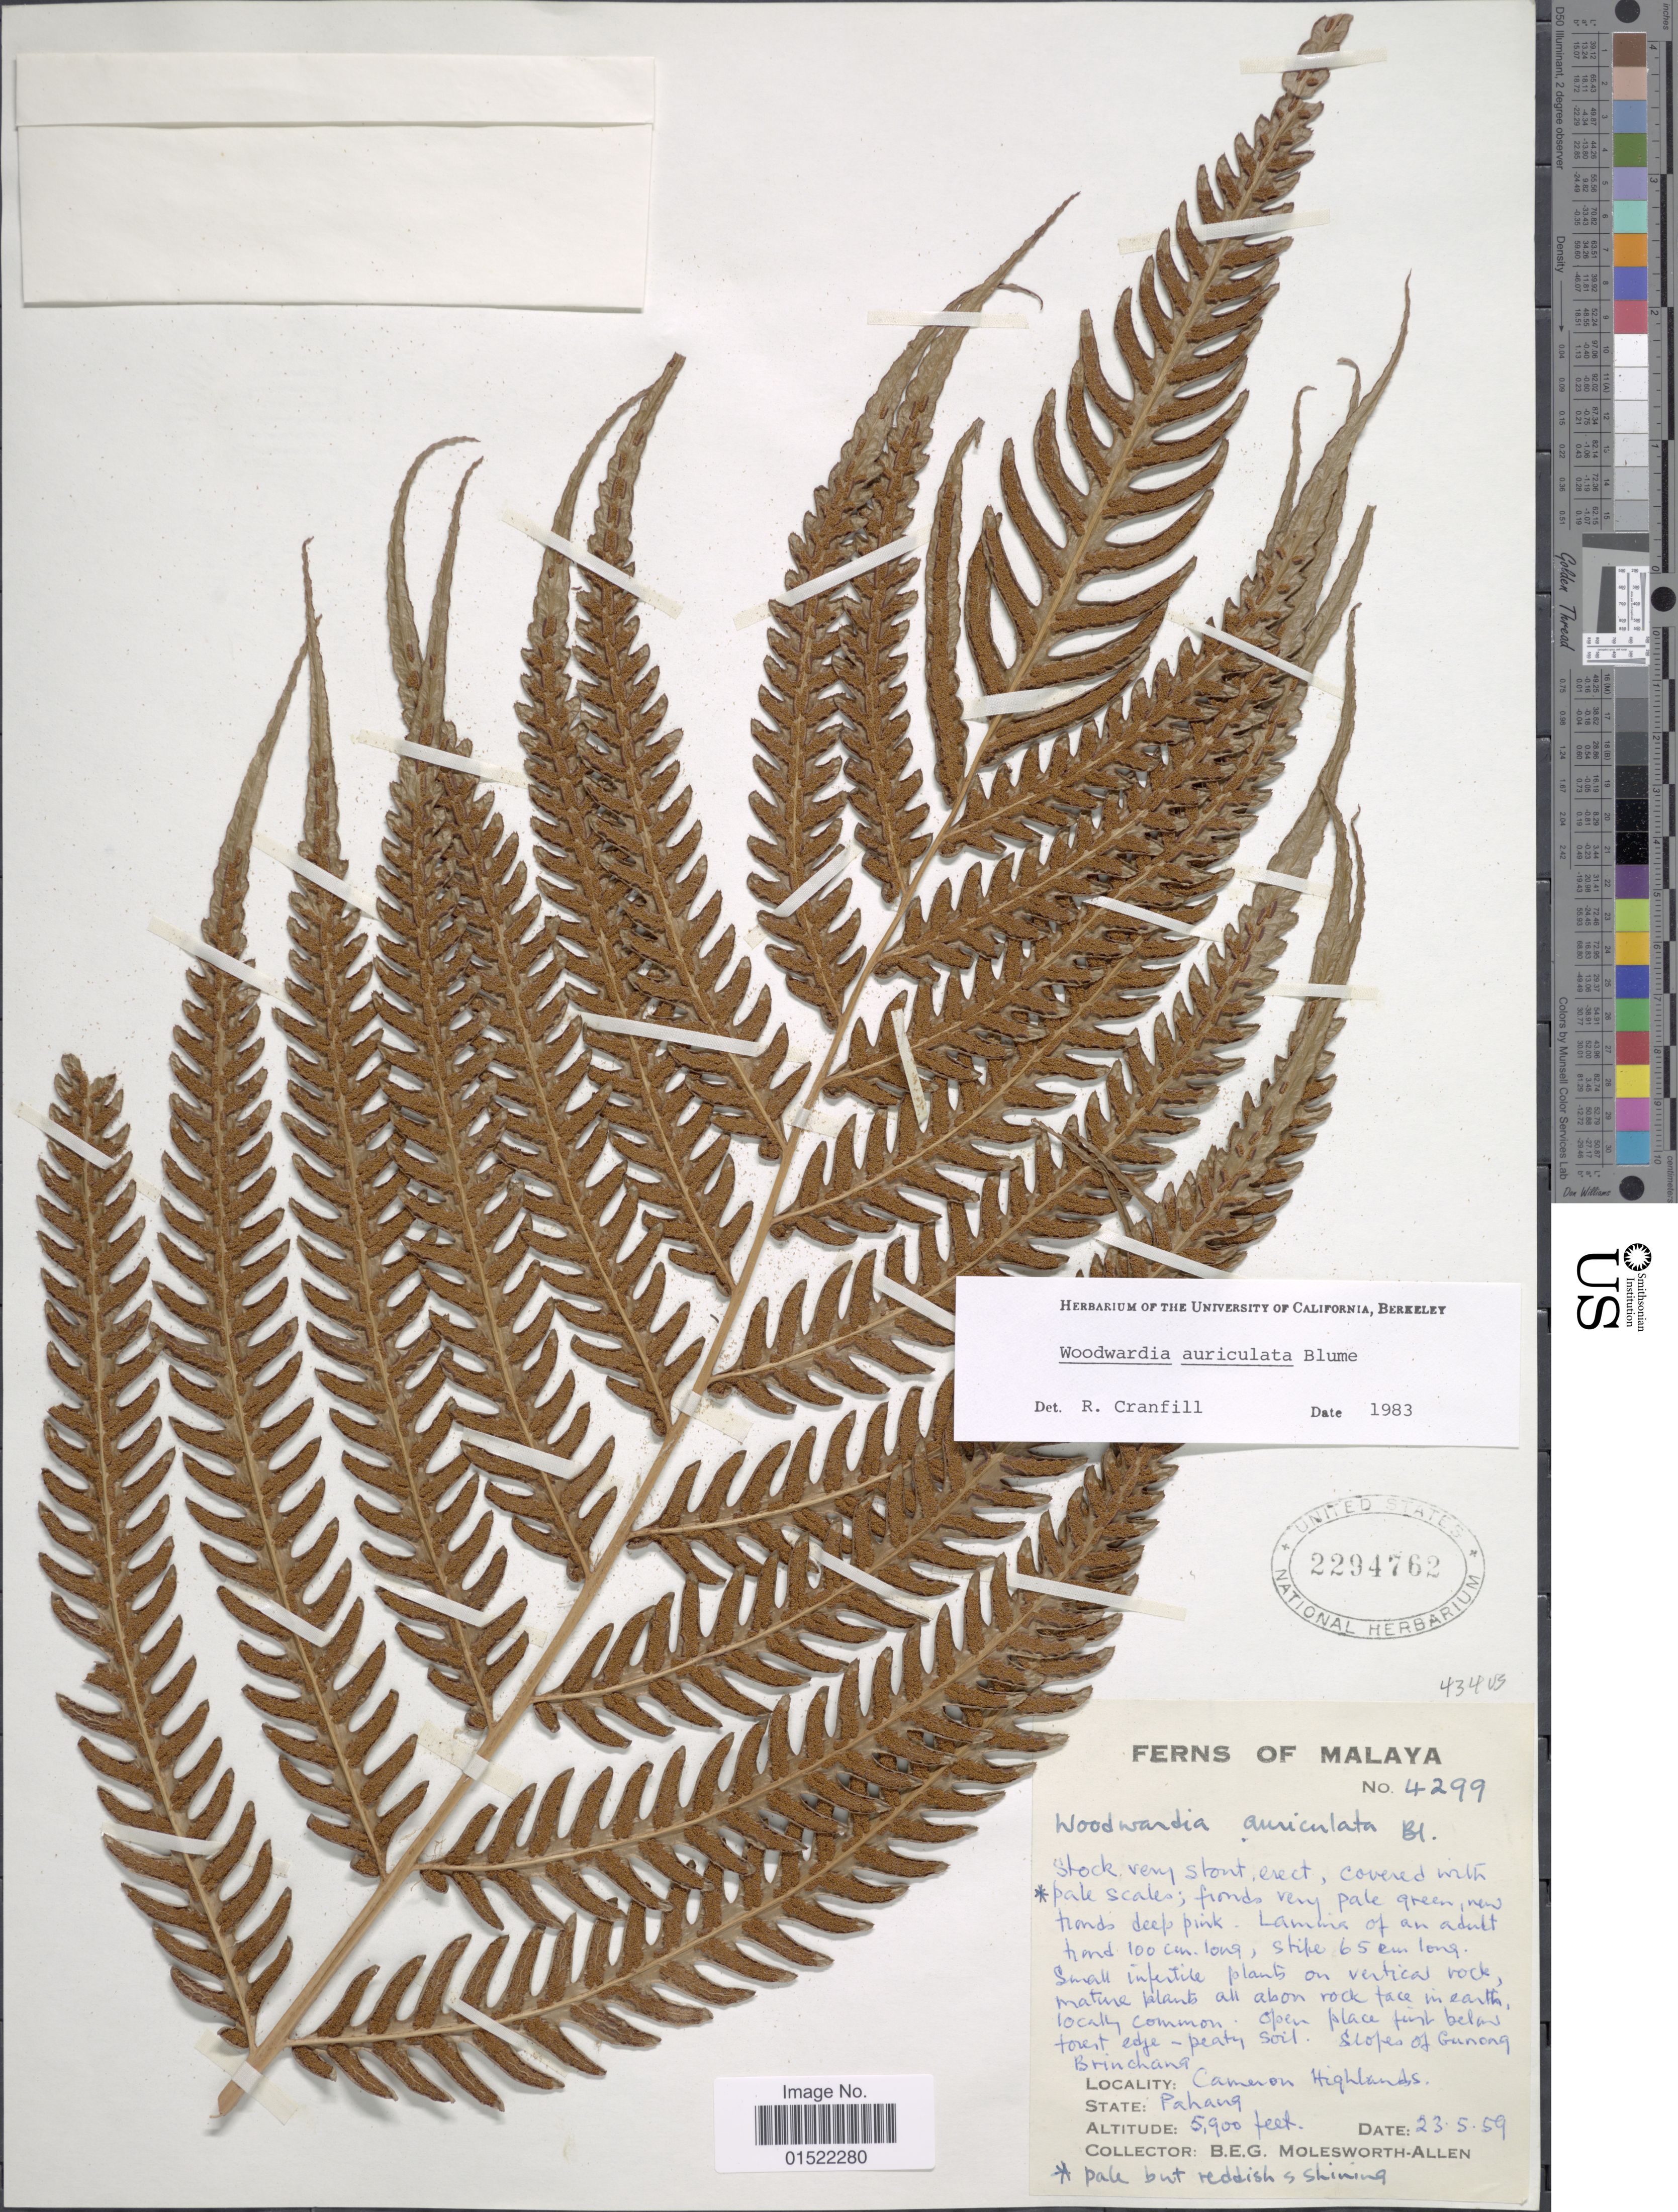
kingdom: Plantae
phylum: Tracheophyta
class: Polypodiopsida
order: Polypodiales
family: Blechnaceae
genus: Woodwardia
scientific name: Woodwardia auriculata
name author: Blume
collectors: B. E. G. Molesworth-Allen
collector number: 4299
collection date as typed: Transcribed d/m/y: 23/5/59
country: Malaysia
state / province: Pahang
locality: Malaya, Cameron Highlands, State Pahang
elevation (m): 1798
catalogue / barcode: US 2294762